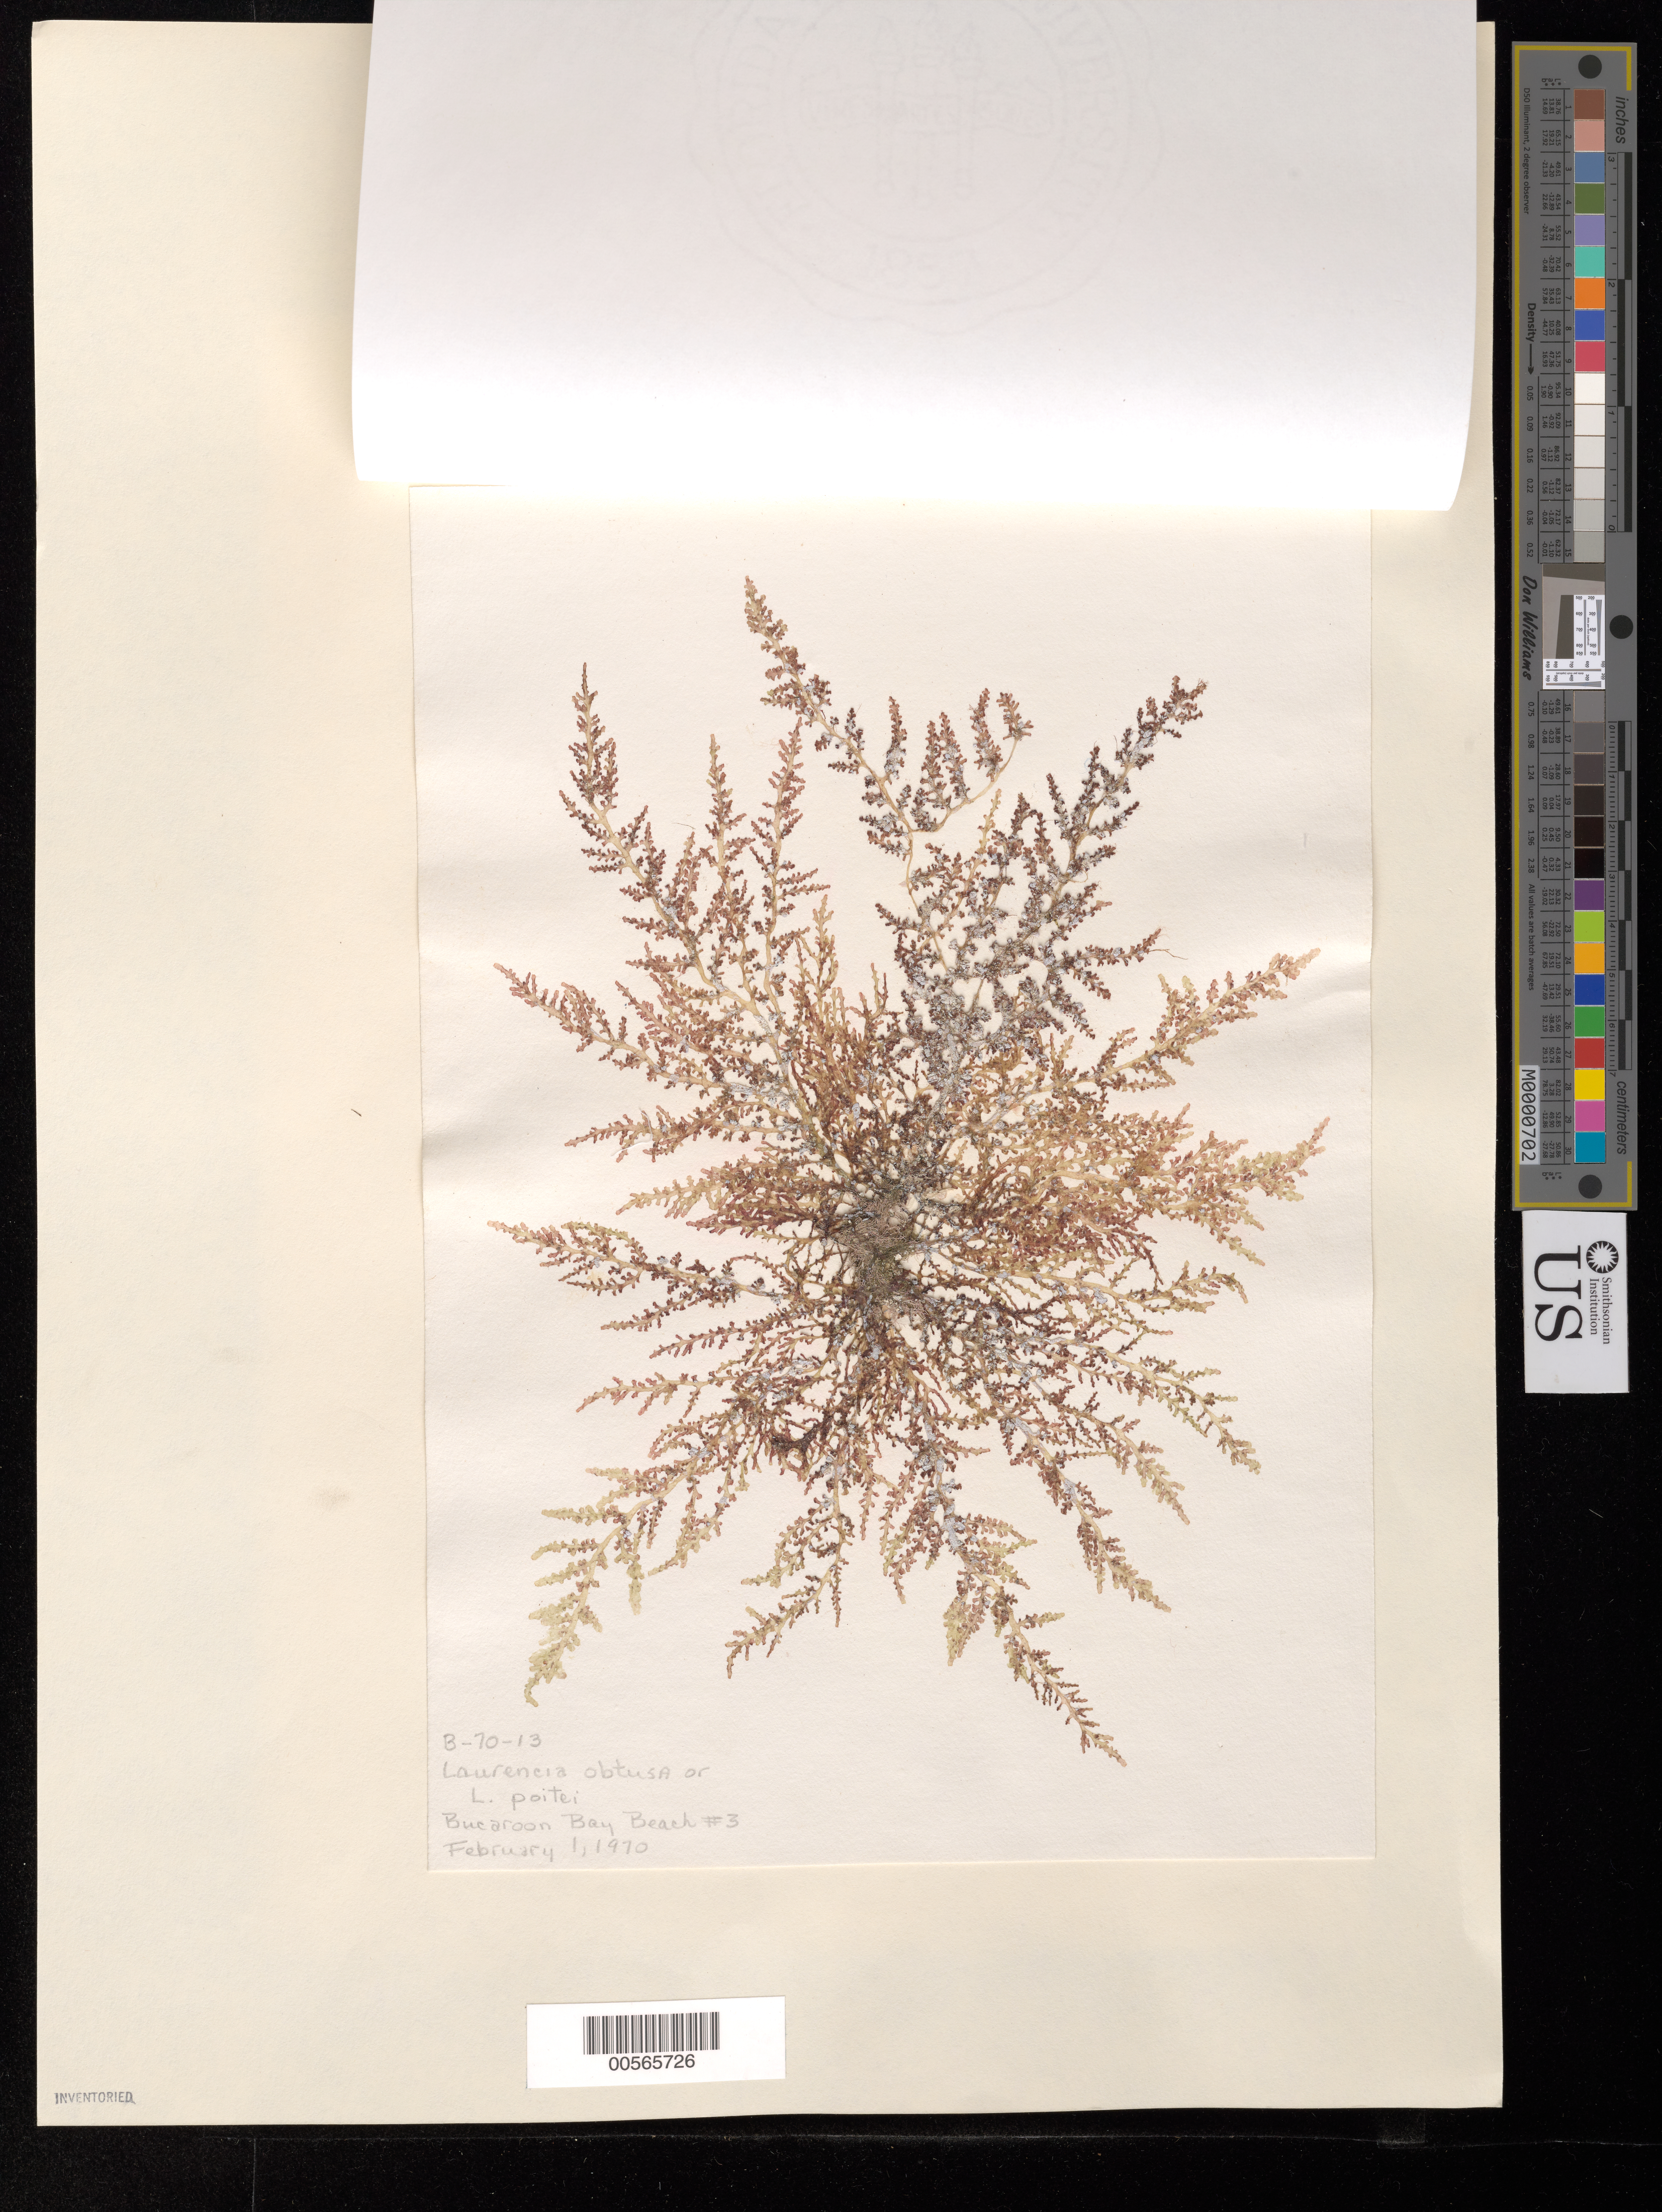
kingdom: Plantae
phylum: Rhodophyta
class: Florideophyceae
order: Ceramiales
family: Rhodomelaceae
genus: Laurencia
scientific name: Laurencia sp.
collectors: E. Friedmann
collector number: B-70-13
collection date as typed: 01 Feb 1970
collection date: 1970-02-01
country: Bahamas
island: Great Abaco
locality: Buckaroon Bay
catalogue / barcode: US 22289